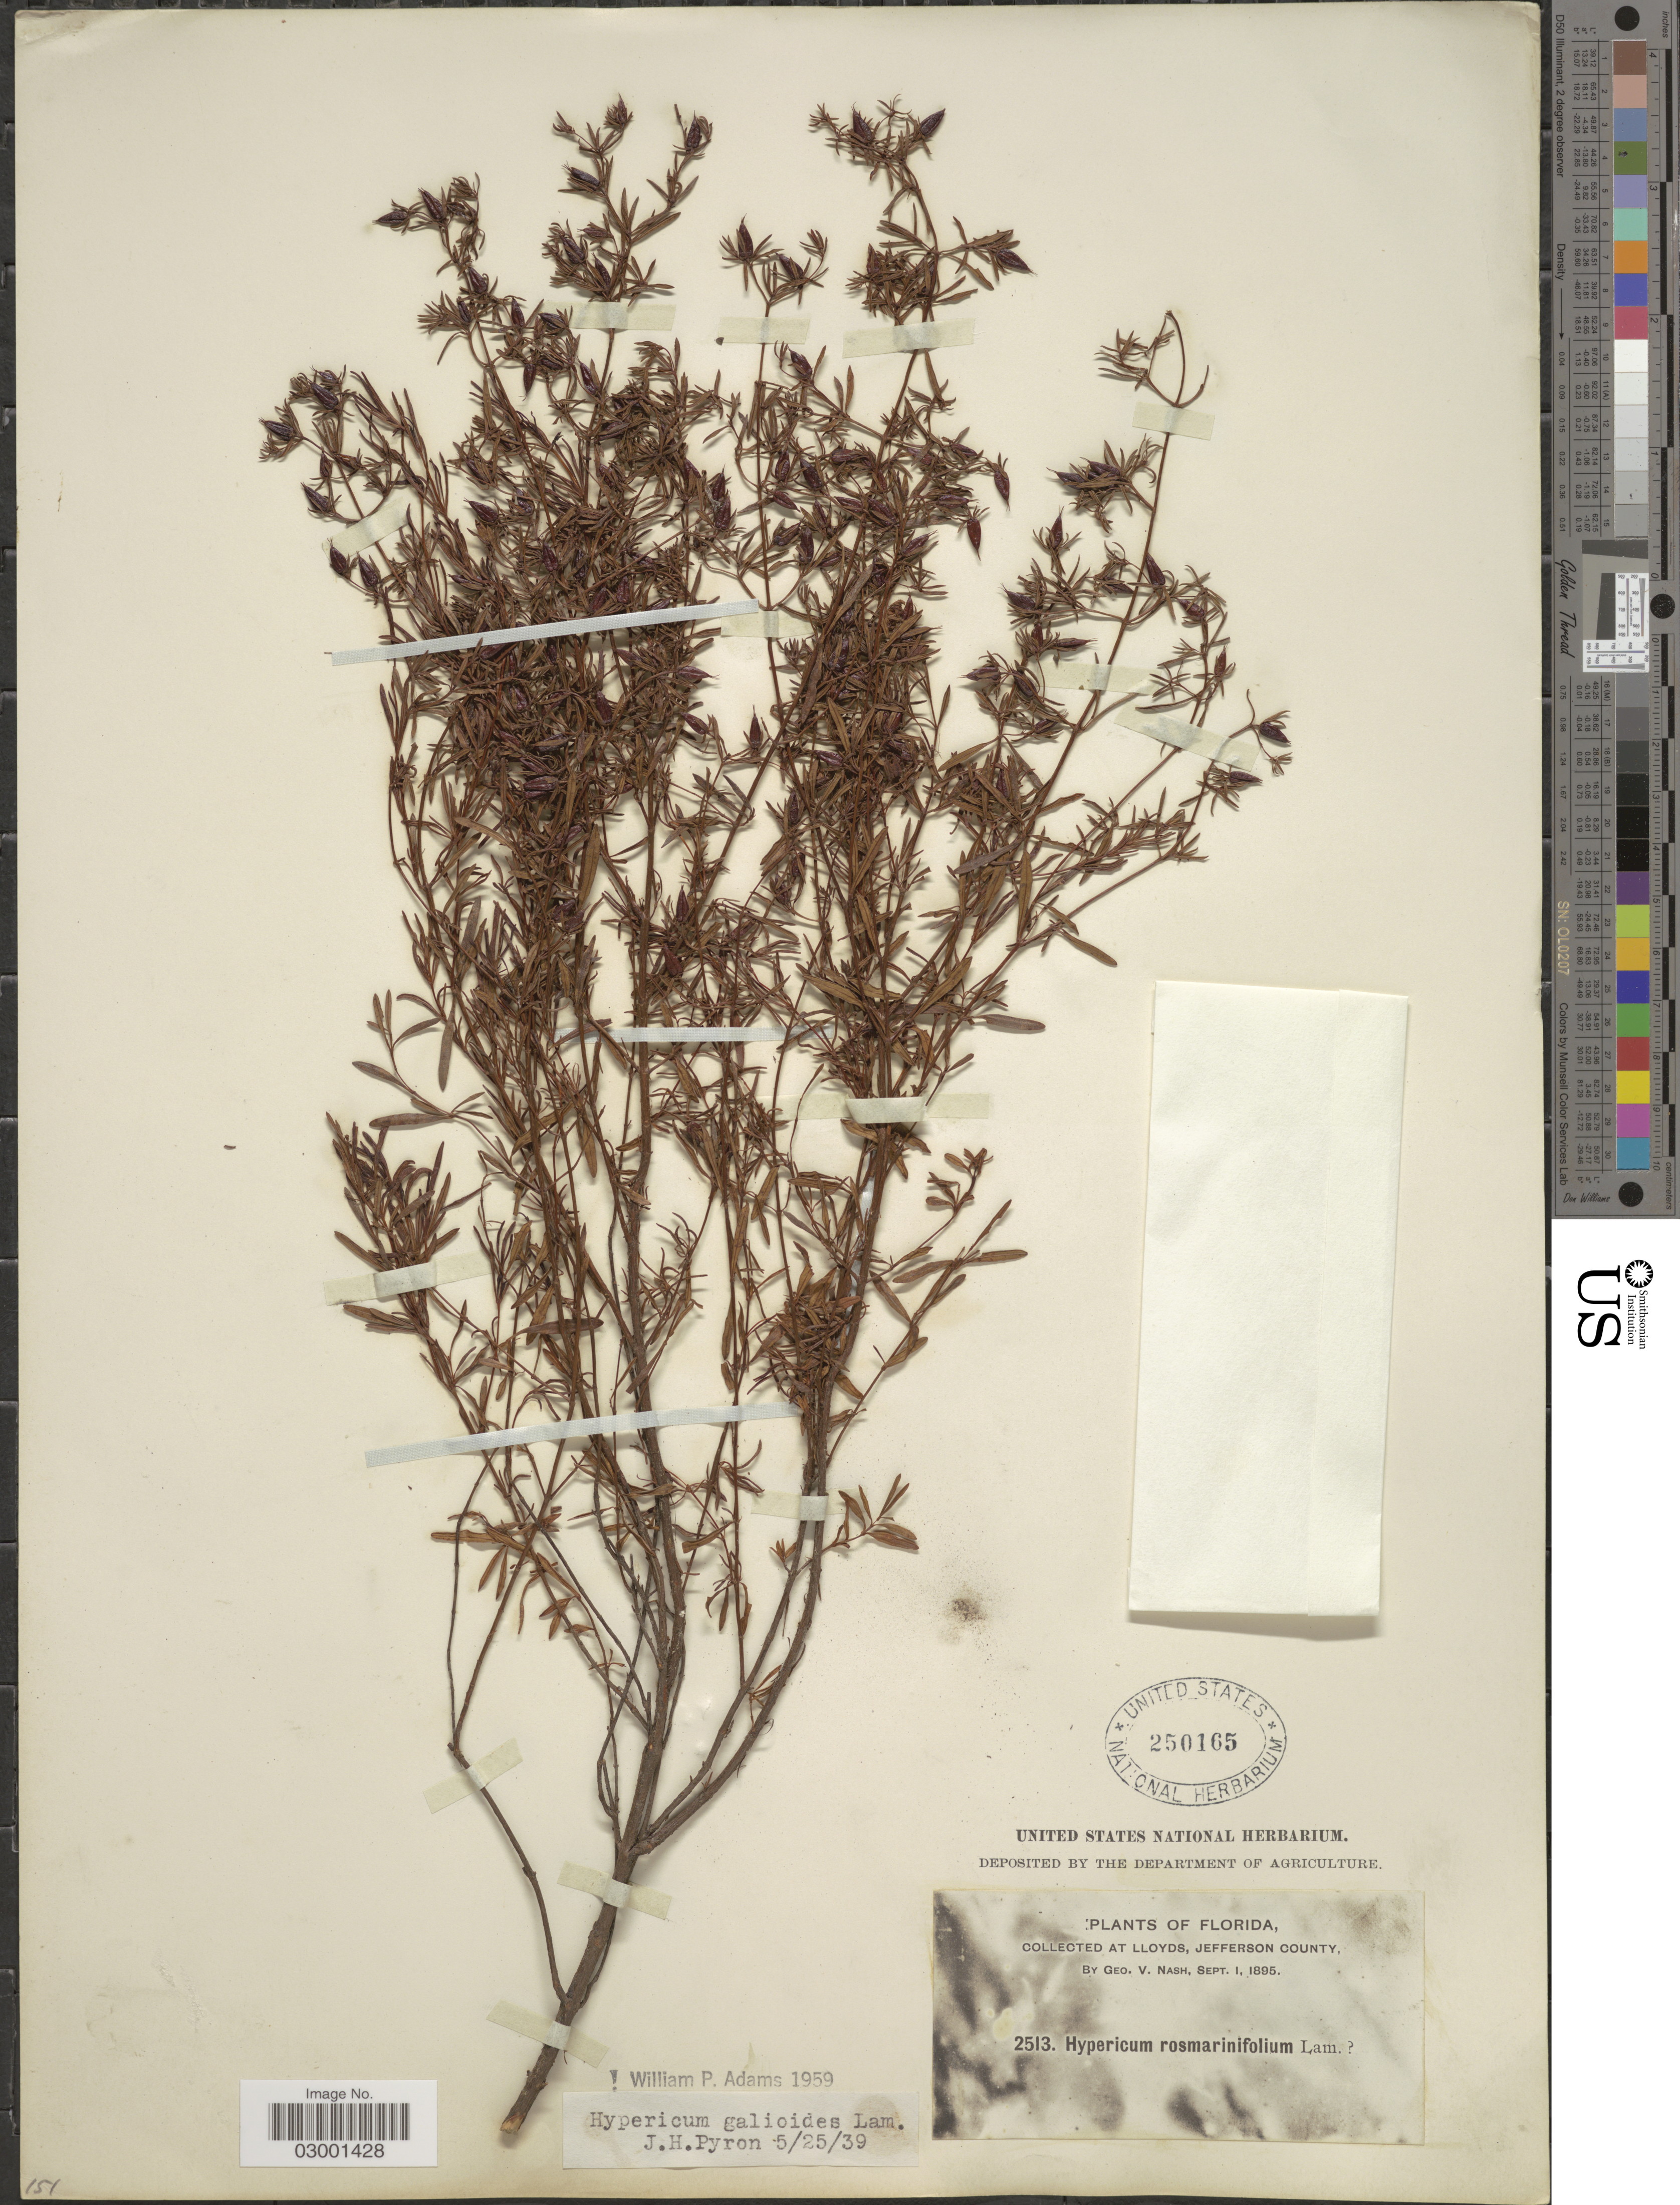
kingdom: Plantae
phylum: Tracheophyta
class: Magnoliopsida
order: Malpighiales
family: Hypericaceae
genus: Hypericum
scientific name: Hypericum galioides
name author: Lam.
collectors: G. V. Nash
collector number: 2513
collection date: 1895-09-01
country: United States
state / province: Florida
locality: Lloyds, Jefferson County.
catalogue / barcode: US 250165